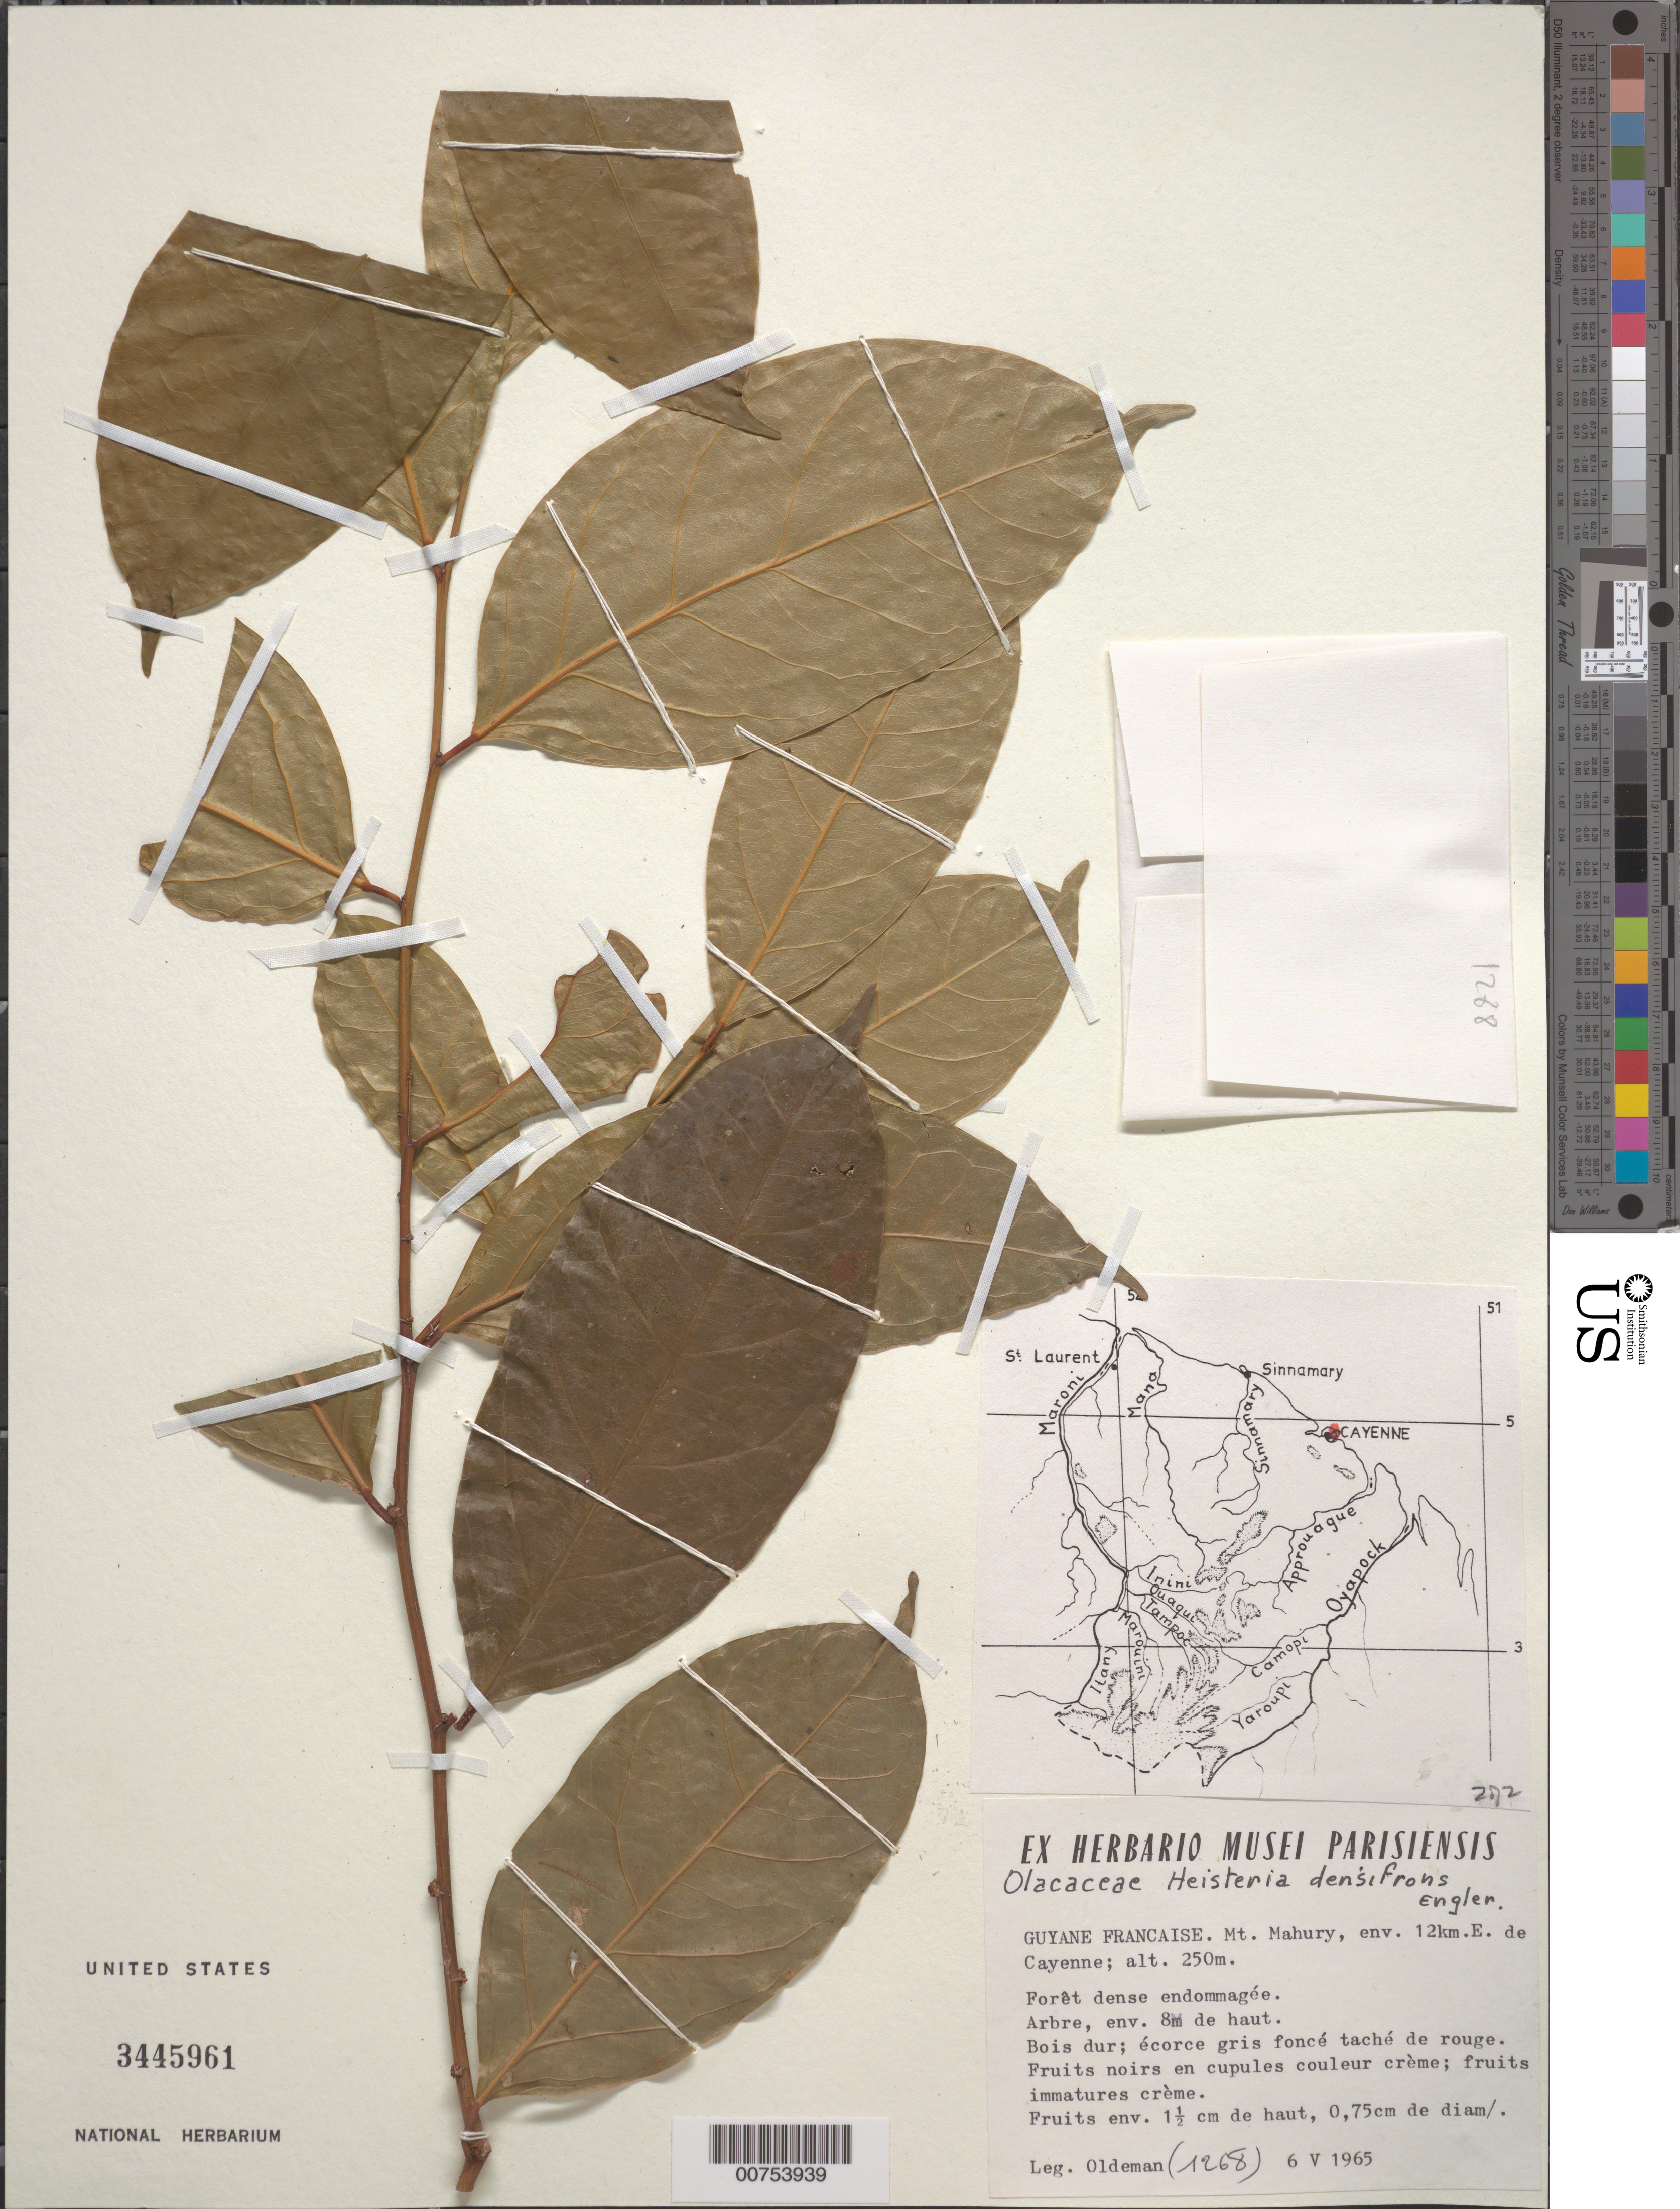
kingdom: Plantae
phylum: Tracheophyta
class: Magnoliopsida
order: Santalales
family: Erythropalaceae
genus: Heisteria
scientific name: Heisteria densifrons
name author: Engl.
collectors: -- Oldeman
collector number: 1268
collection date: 1965-05-06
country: French Guiana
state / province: Cayenne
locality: Mt. Mahury, env. 12km. E. de Cayenne.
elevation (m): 250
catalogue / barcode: US 3445961